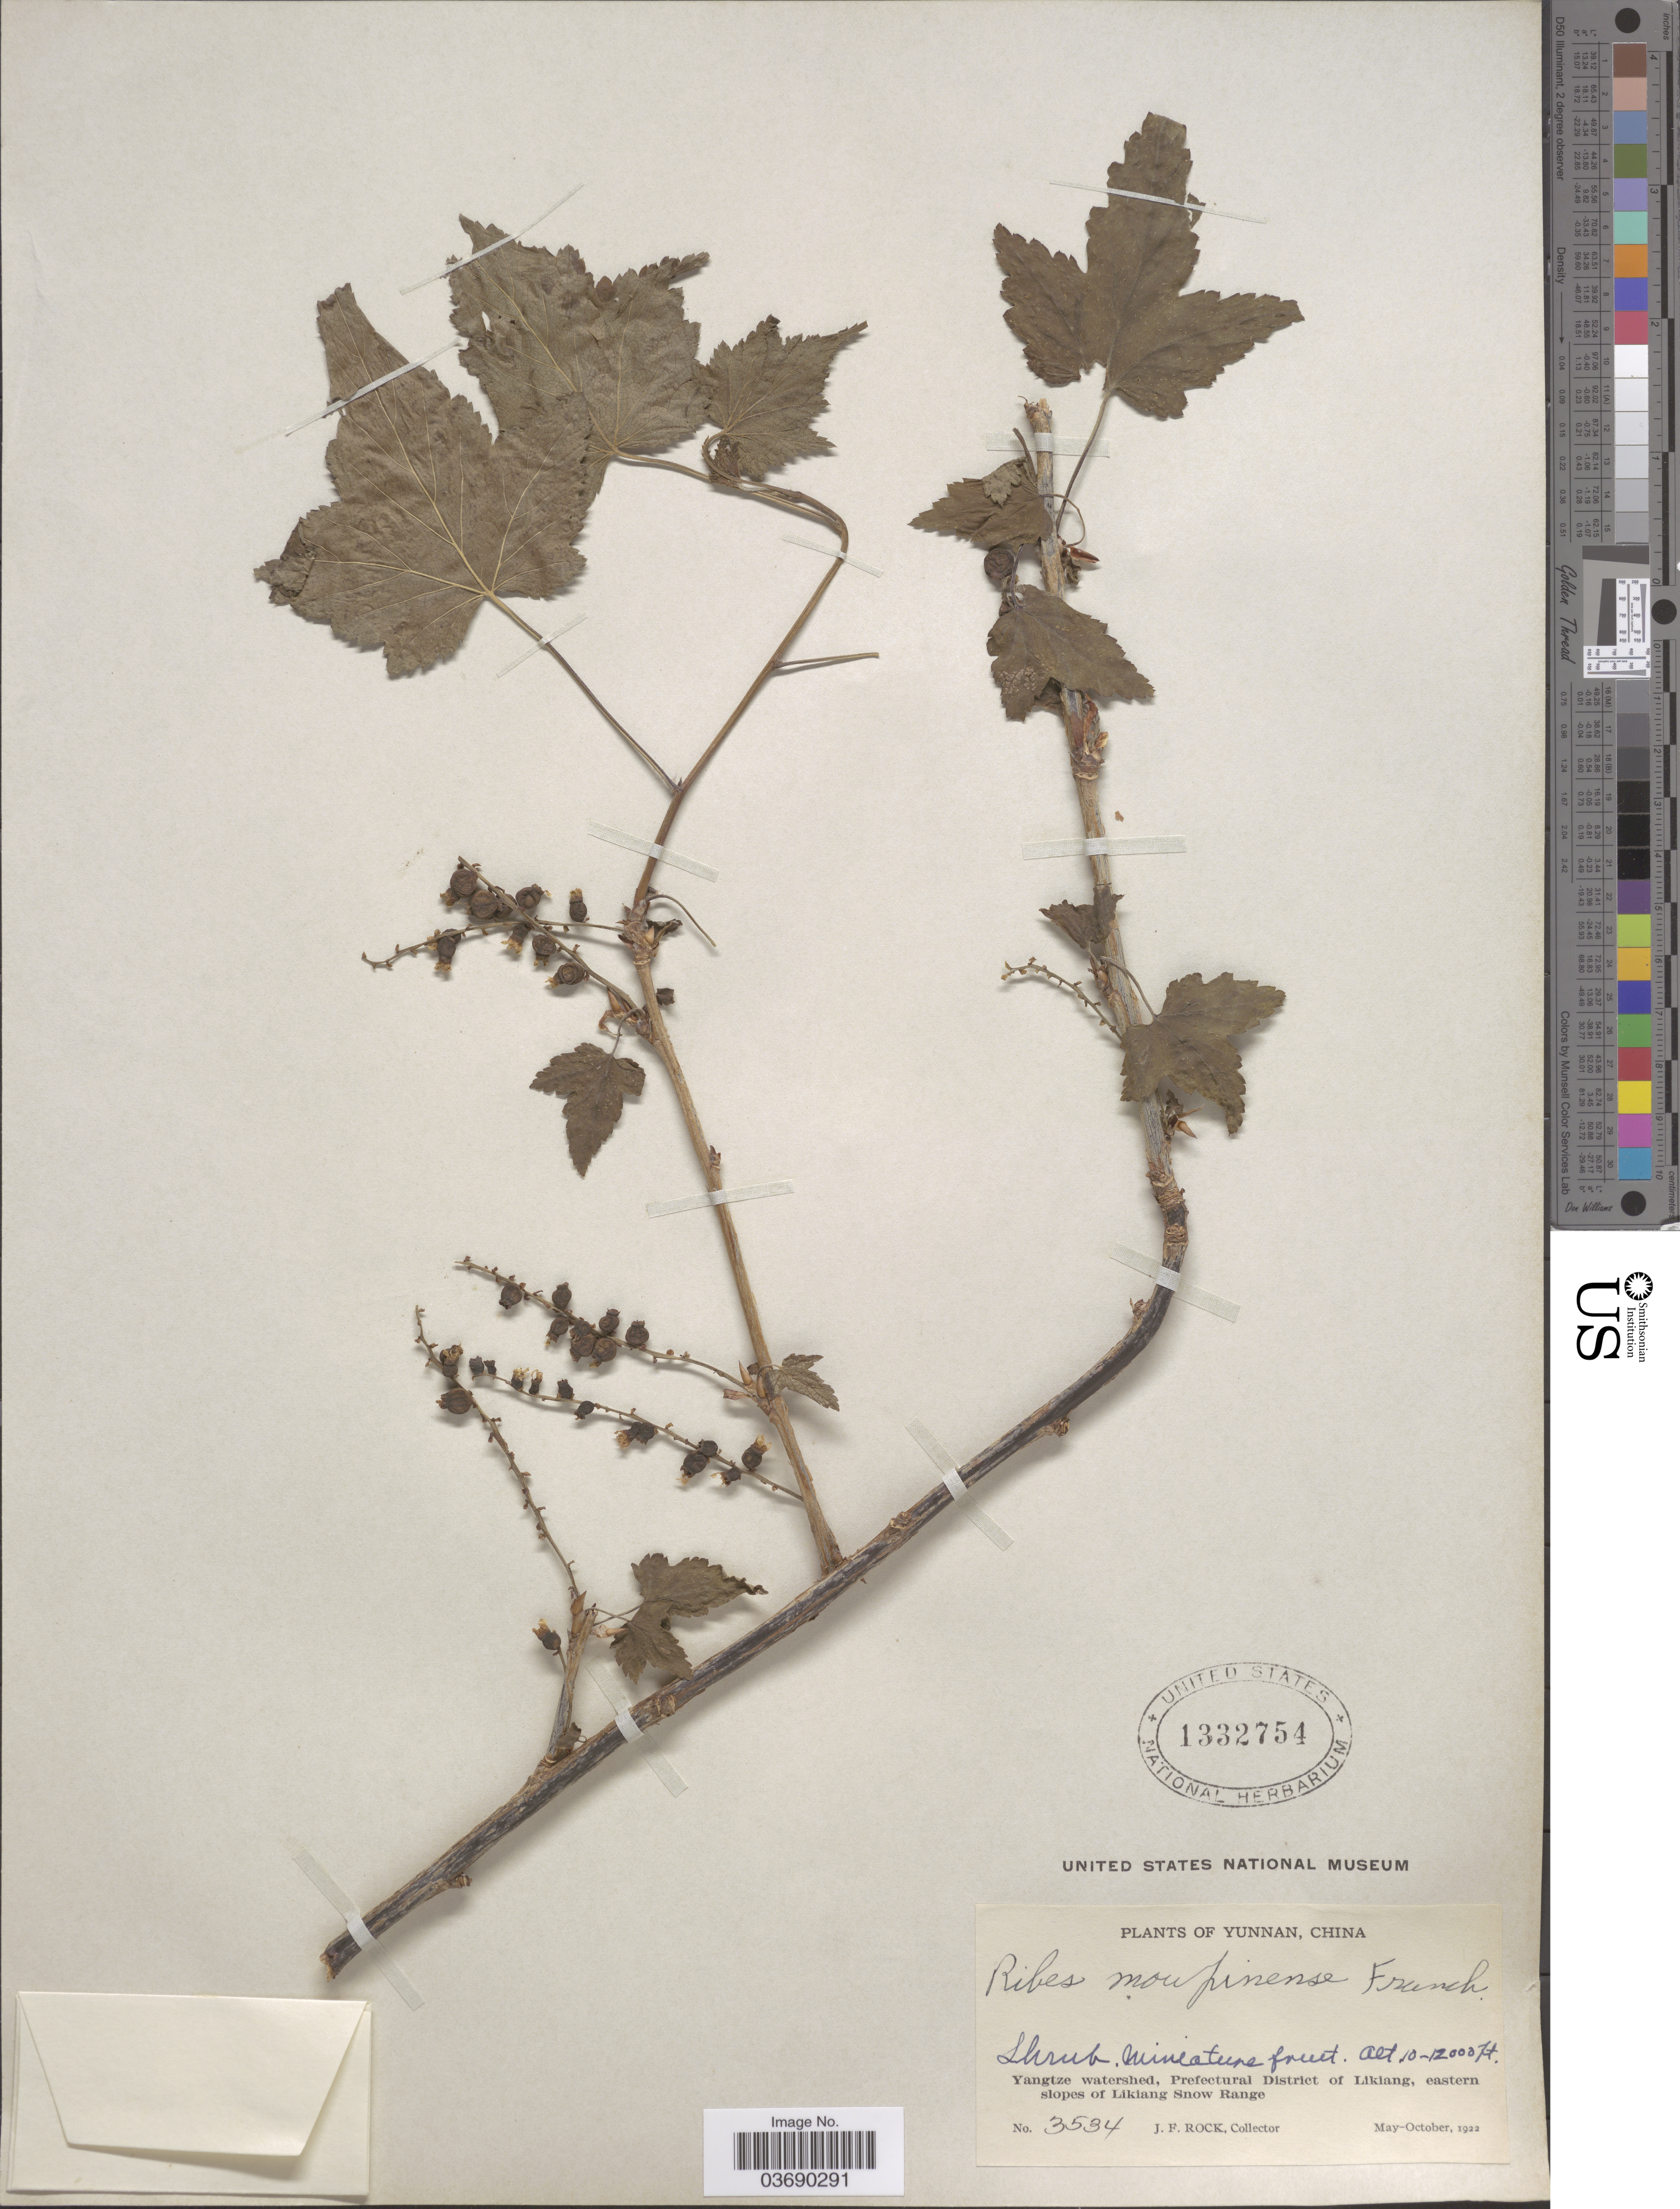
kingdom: Plantae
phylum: Tracheophyta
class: Magnoliopsida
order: Saxifragales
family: Grossulariaceae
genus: Ribes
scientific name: Ribes moupinense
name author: Franch.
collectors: J. Rock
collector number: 3534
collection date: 1922-05/1922-10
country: China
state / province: Yunnan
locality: Yangtze watershed, Prefectural District of Likiang, eastern slopes of Likiang Snow Range.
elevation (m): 3048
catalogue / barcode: US 1332754